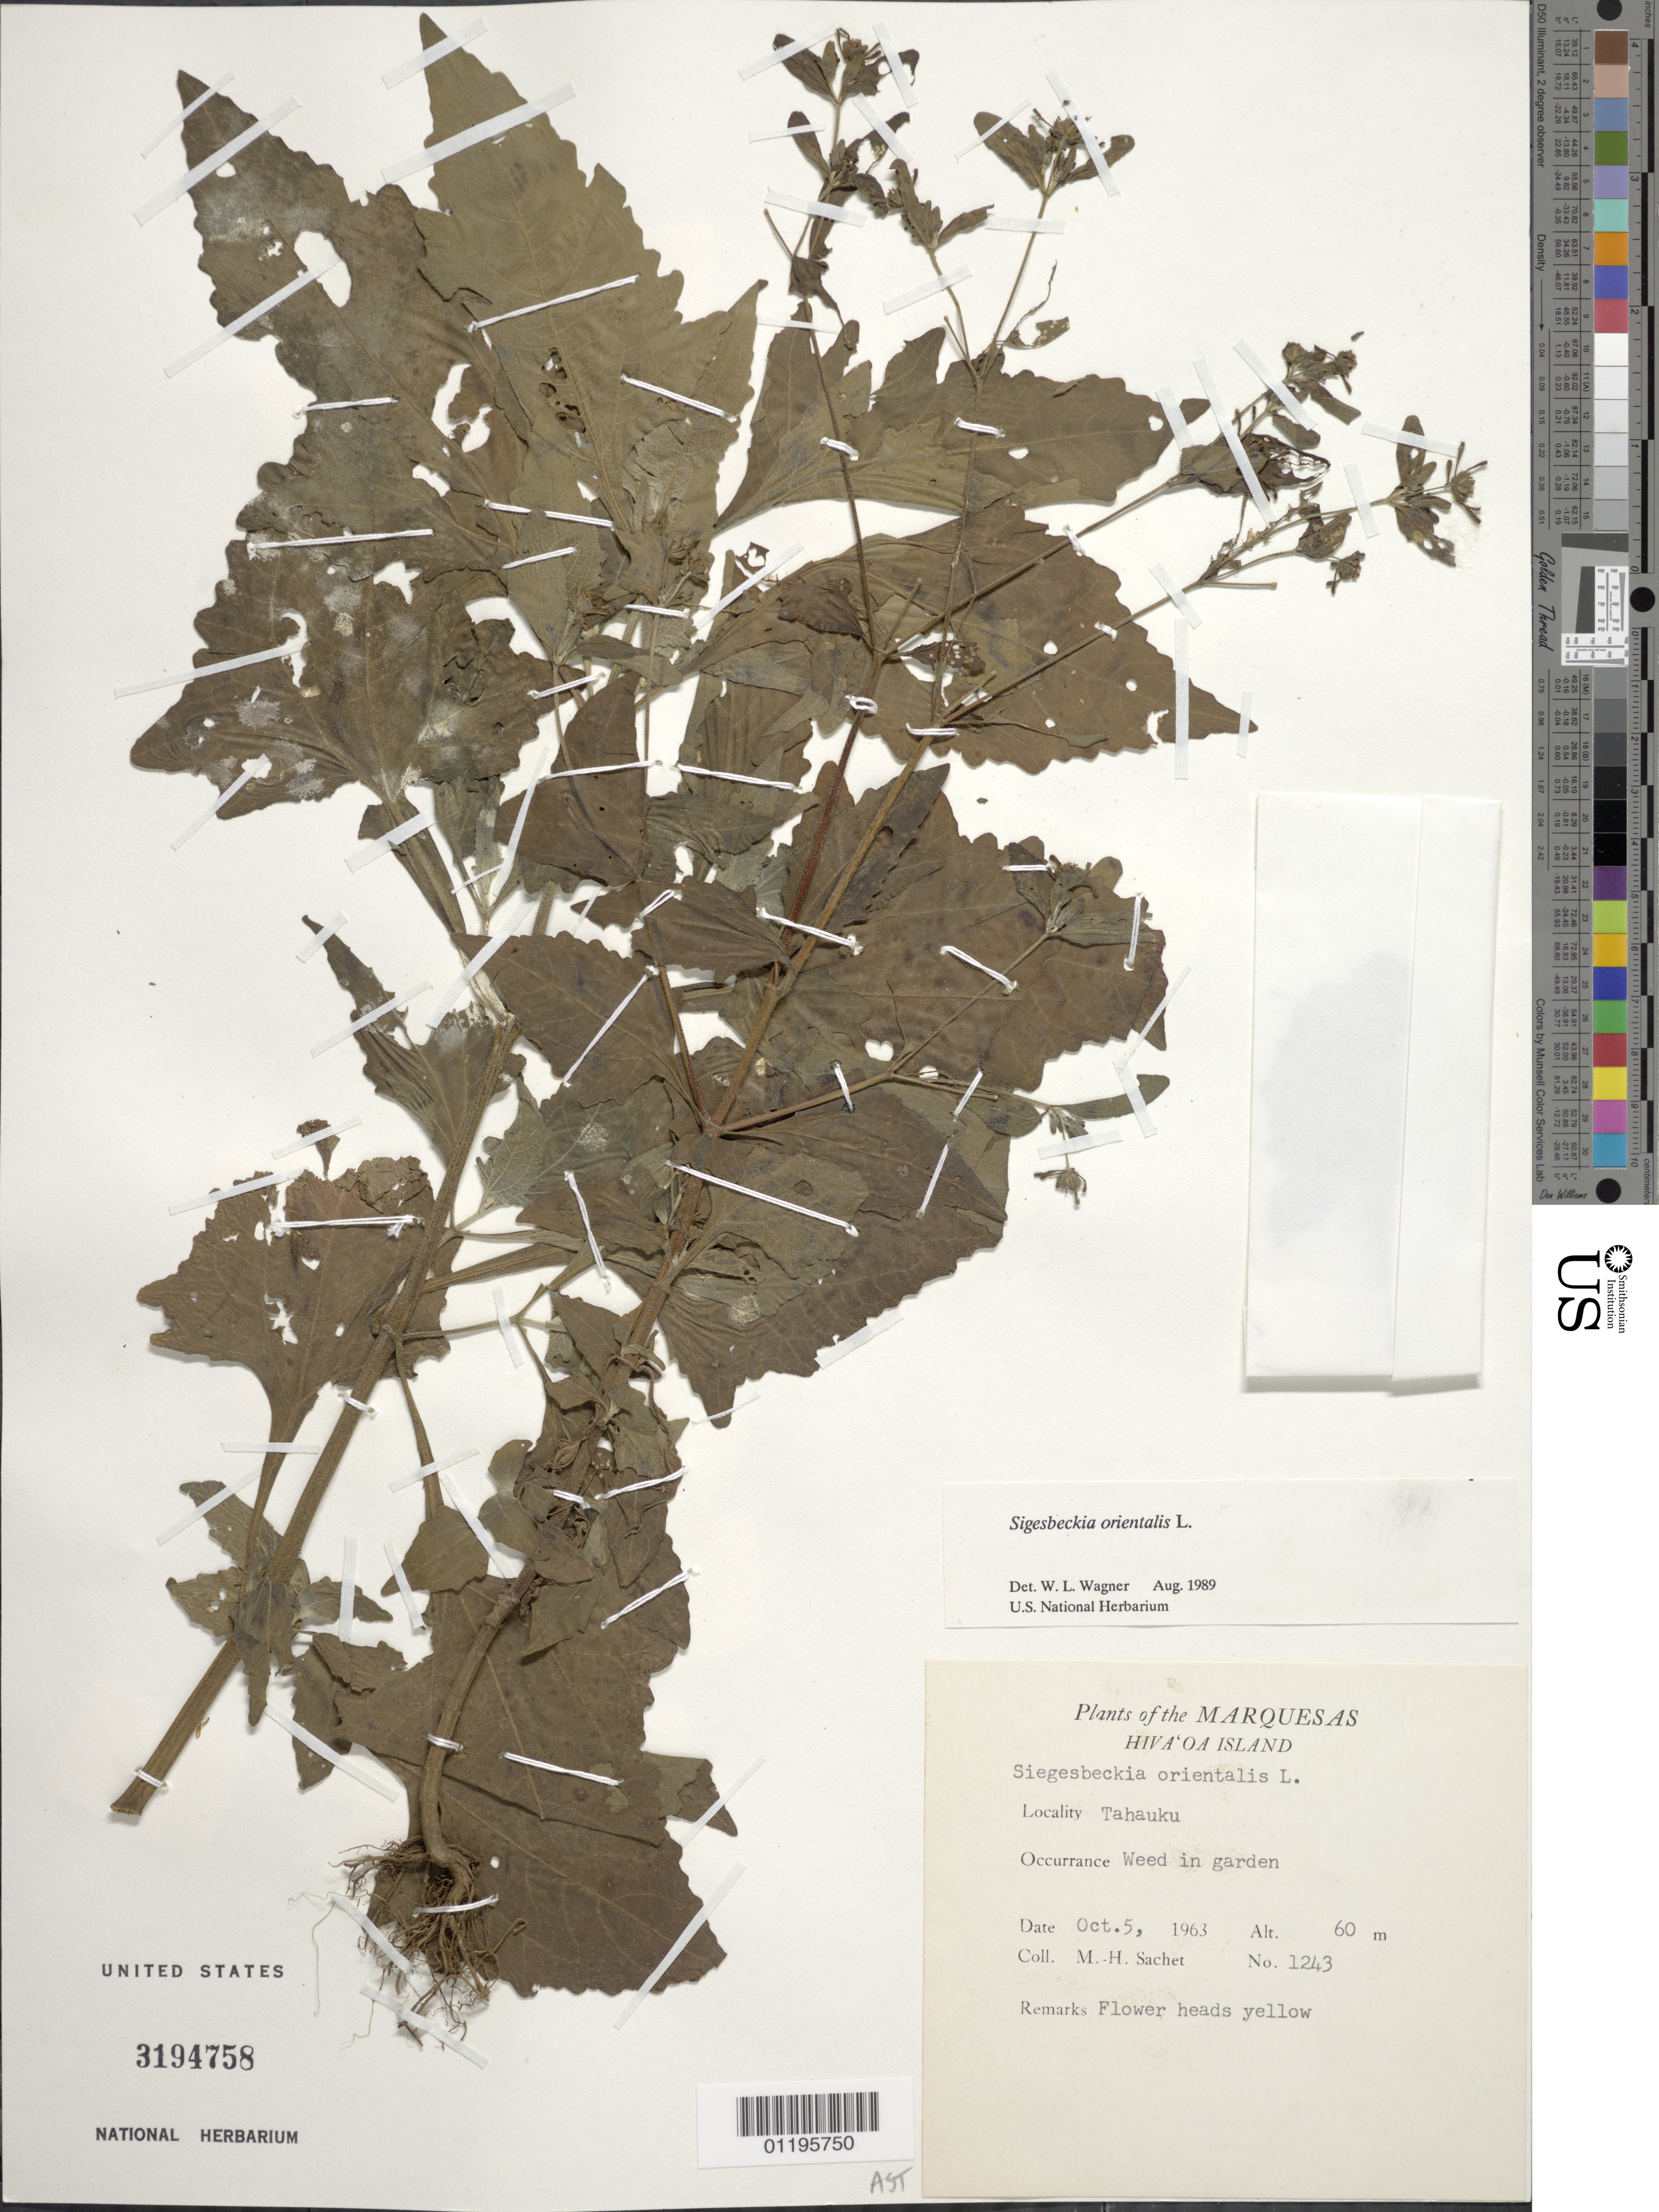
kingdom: Plantae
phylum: Tracheophyta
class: Magnoliopsida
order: Asterales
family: Asteraceae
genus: Sigesbeckia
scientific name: Sigesbeckia orientalis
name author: L.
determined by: Wagner, W. L., (BOT), Smithsonian Institution - National Museum of Natural History (UNITED STATES)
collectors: M.-H. Sachet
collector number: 1243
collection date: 1963-10-05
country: French Polynesia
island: Hiva Oa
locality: Tahauku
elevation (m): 60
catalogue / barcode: US 3194758